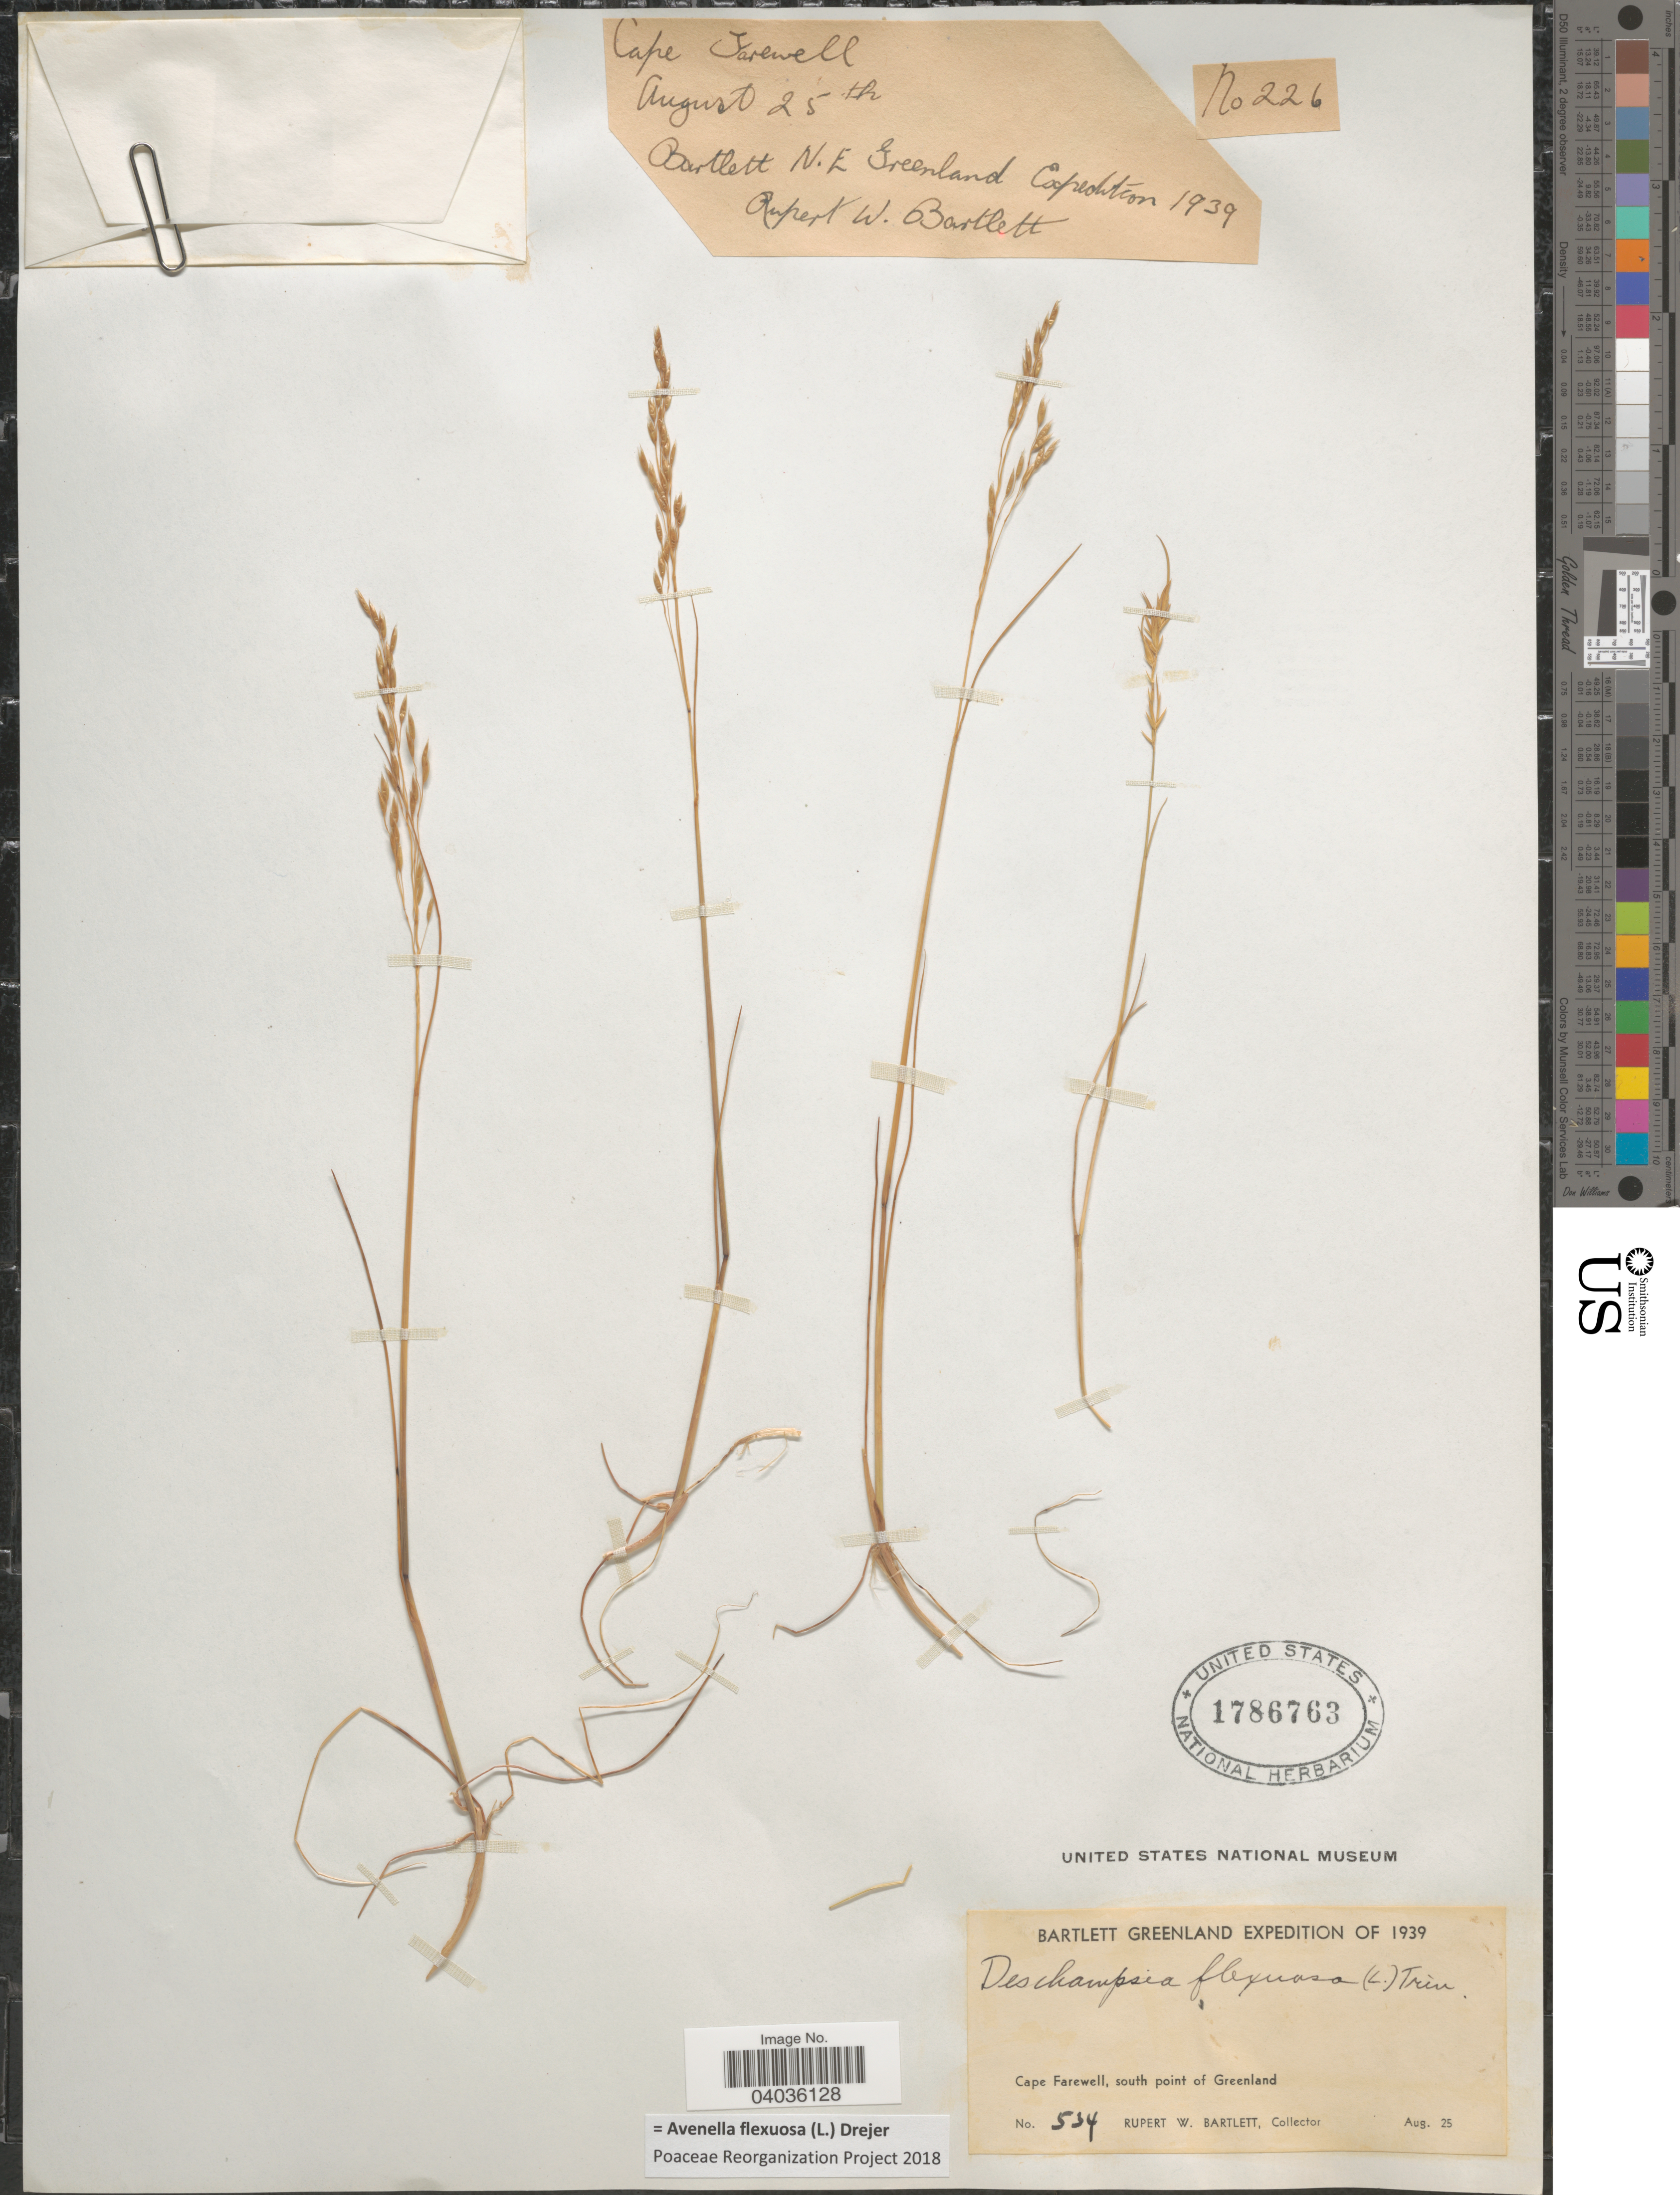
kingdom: Plantae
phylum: Tracheophyta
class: Liliopsida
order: Poales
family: Poaceae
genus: Avenella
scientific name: Avenella flexuosa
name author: (L.) Drejer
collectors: R. W. Bartlett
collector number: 534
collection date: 1939-08-25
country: Greenland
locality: Cape Farwell, south point of Greenland.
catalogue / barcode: US 1786763